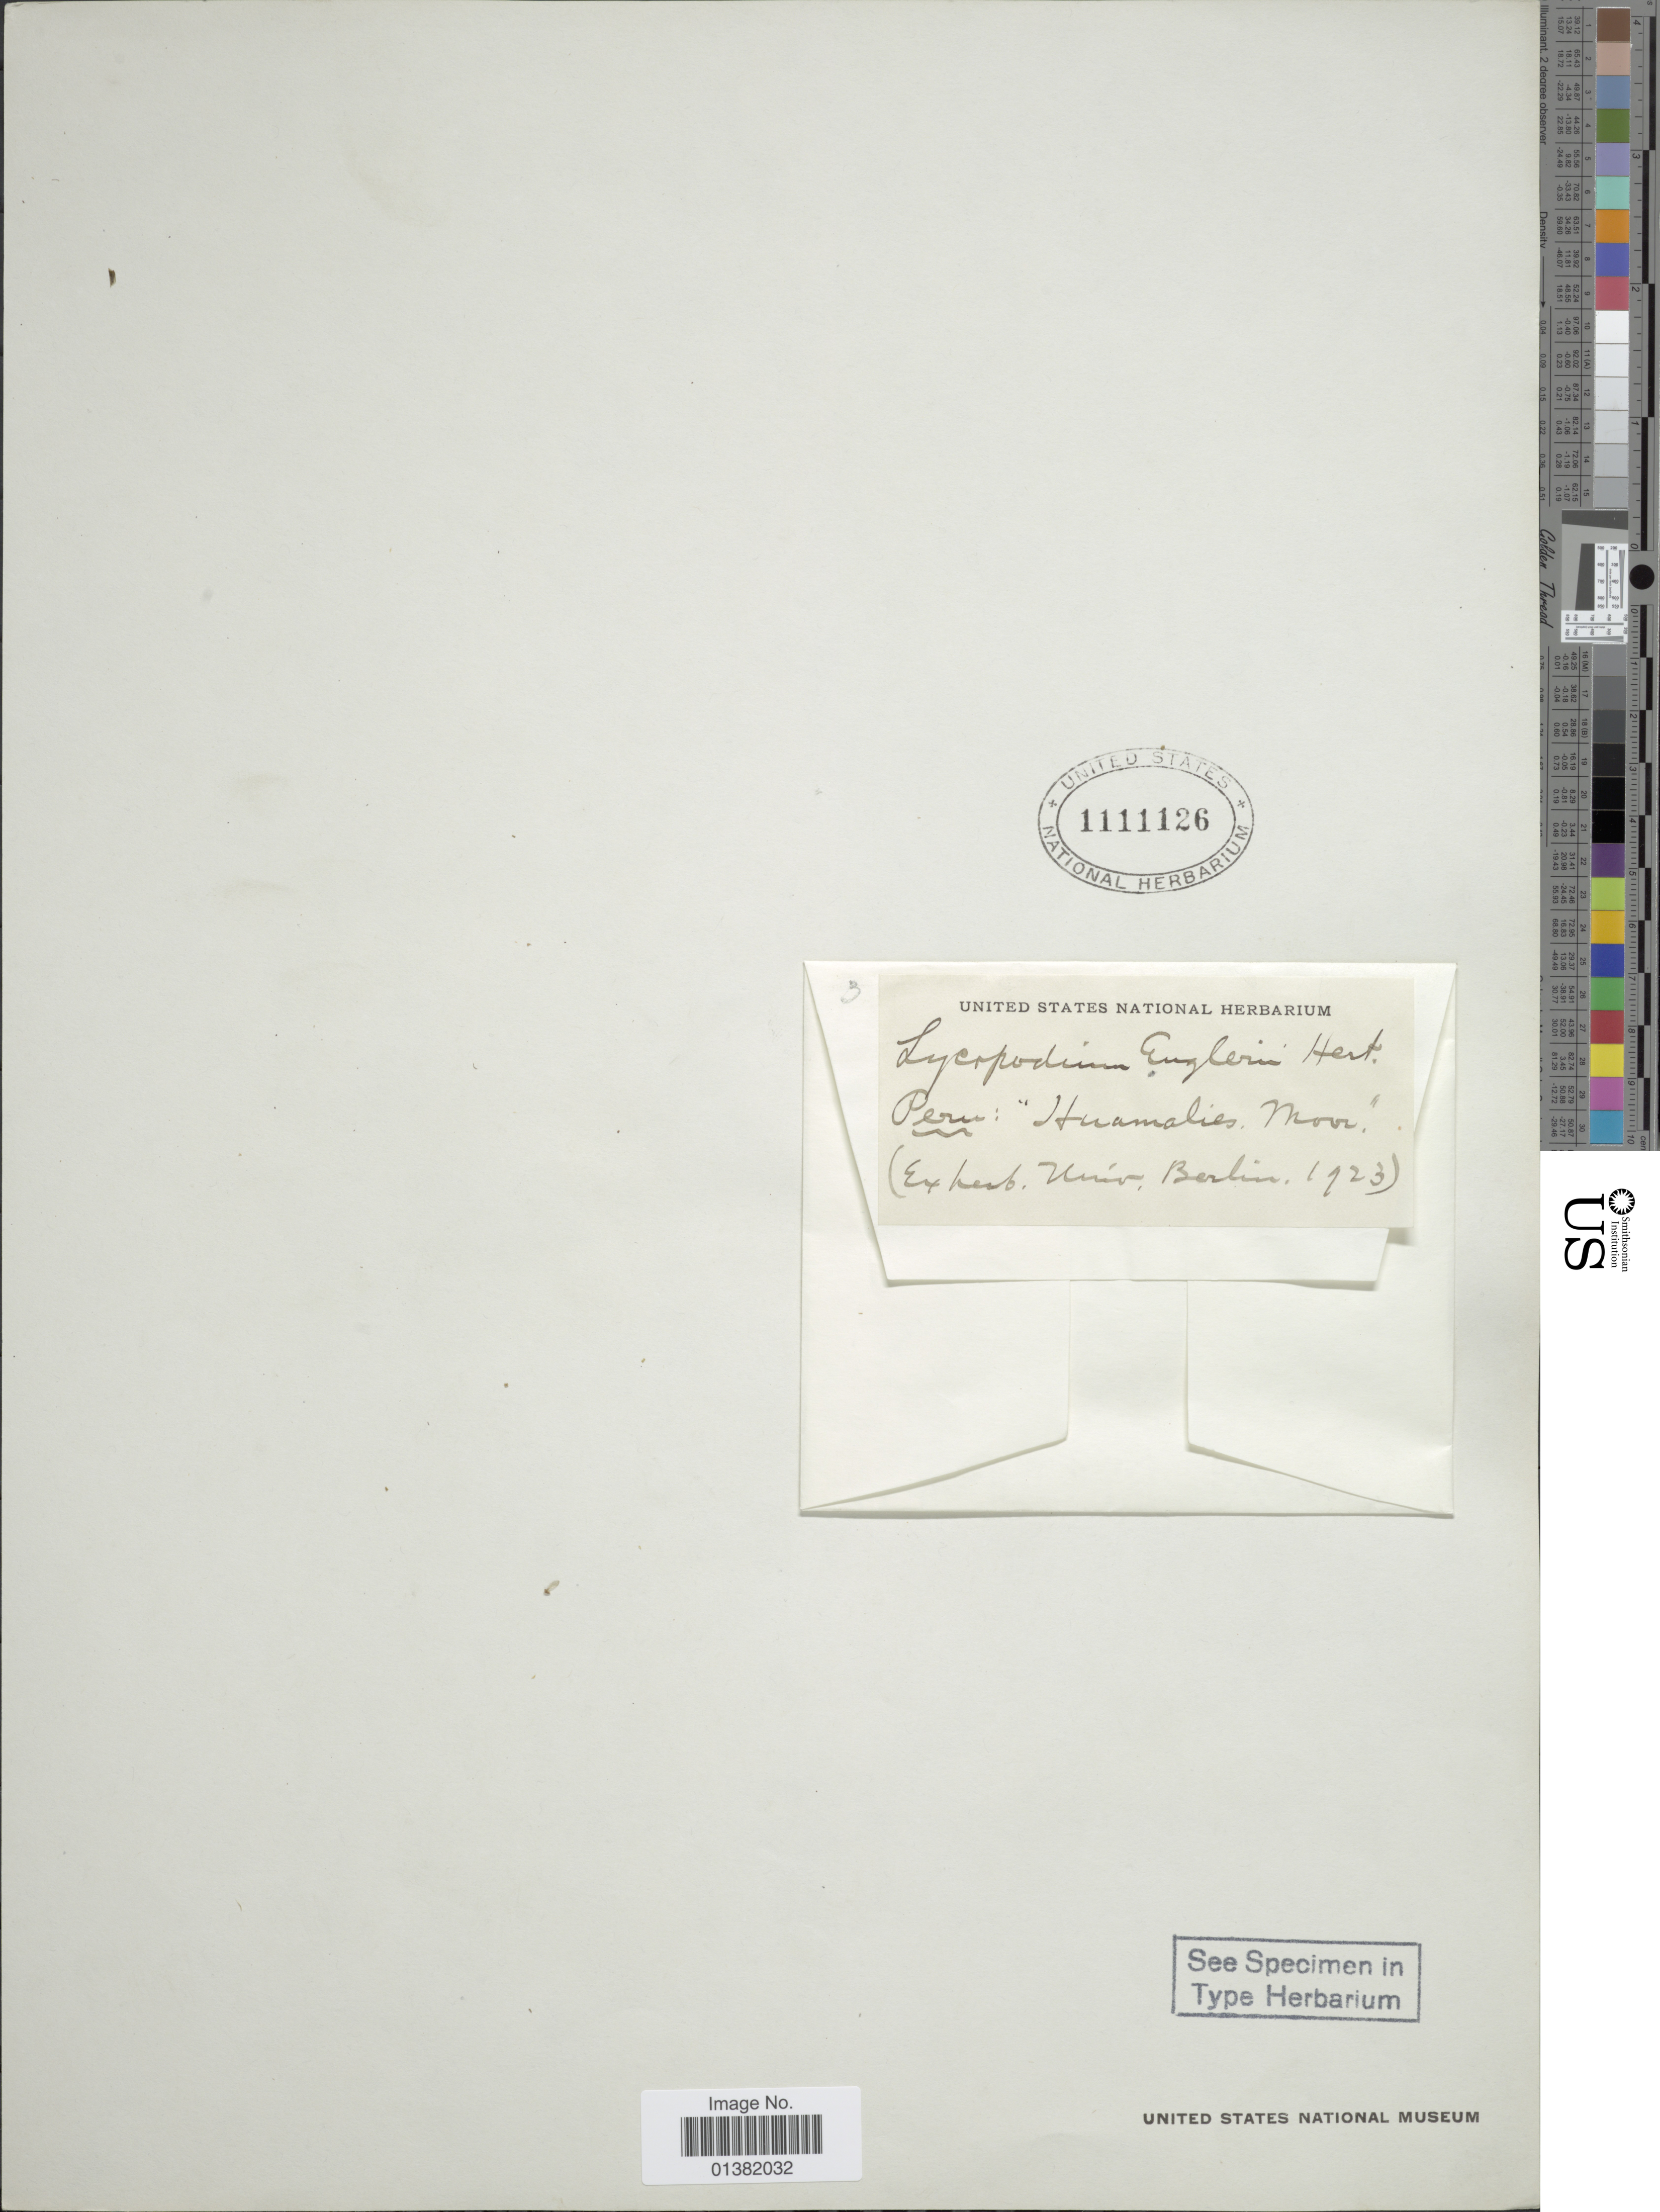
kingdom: Plantae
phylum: Tracheophyta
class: Lycopodiopsida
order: Lycopodiales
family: Lycopodiaceae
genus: Phlegmariurus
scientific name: Phlegmariurus engleri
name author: (Herter) B. Øllg.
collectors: ex herb. Berlin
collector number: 3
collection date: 1923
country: Peru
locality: Huamalies Moor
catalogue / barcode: US 1111126